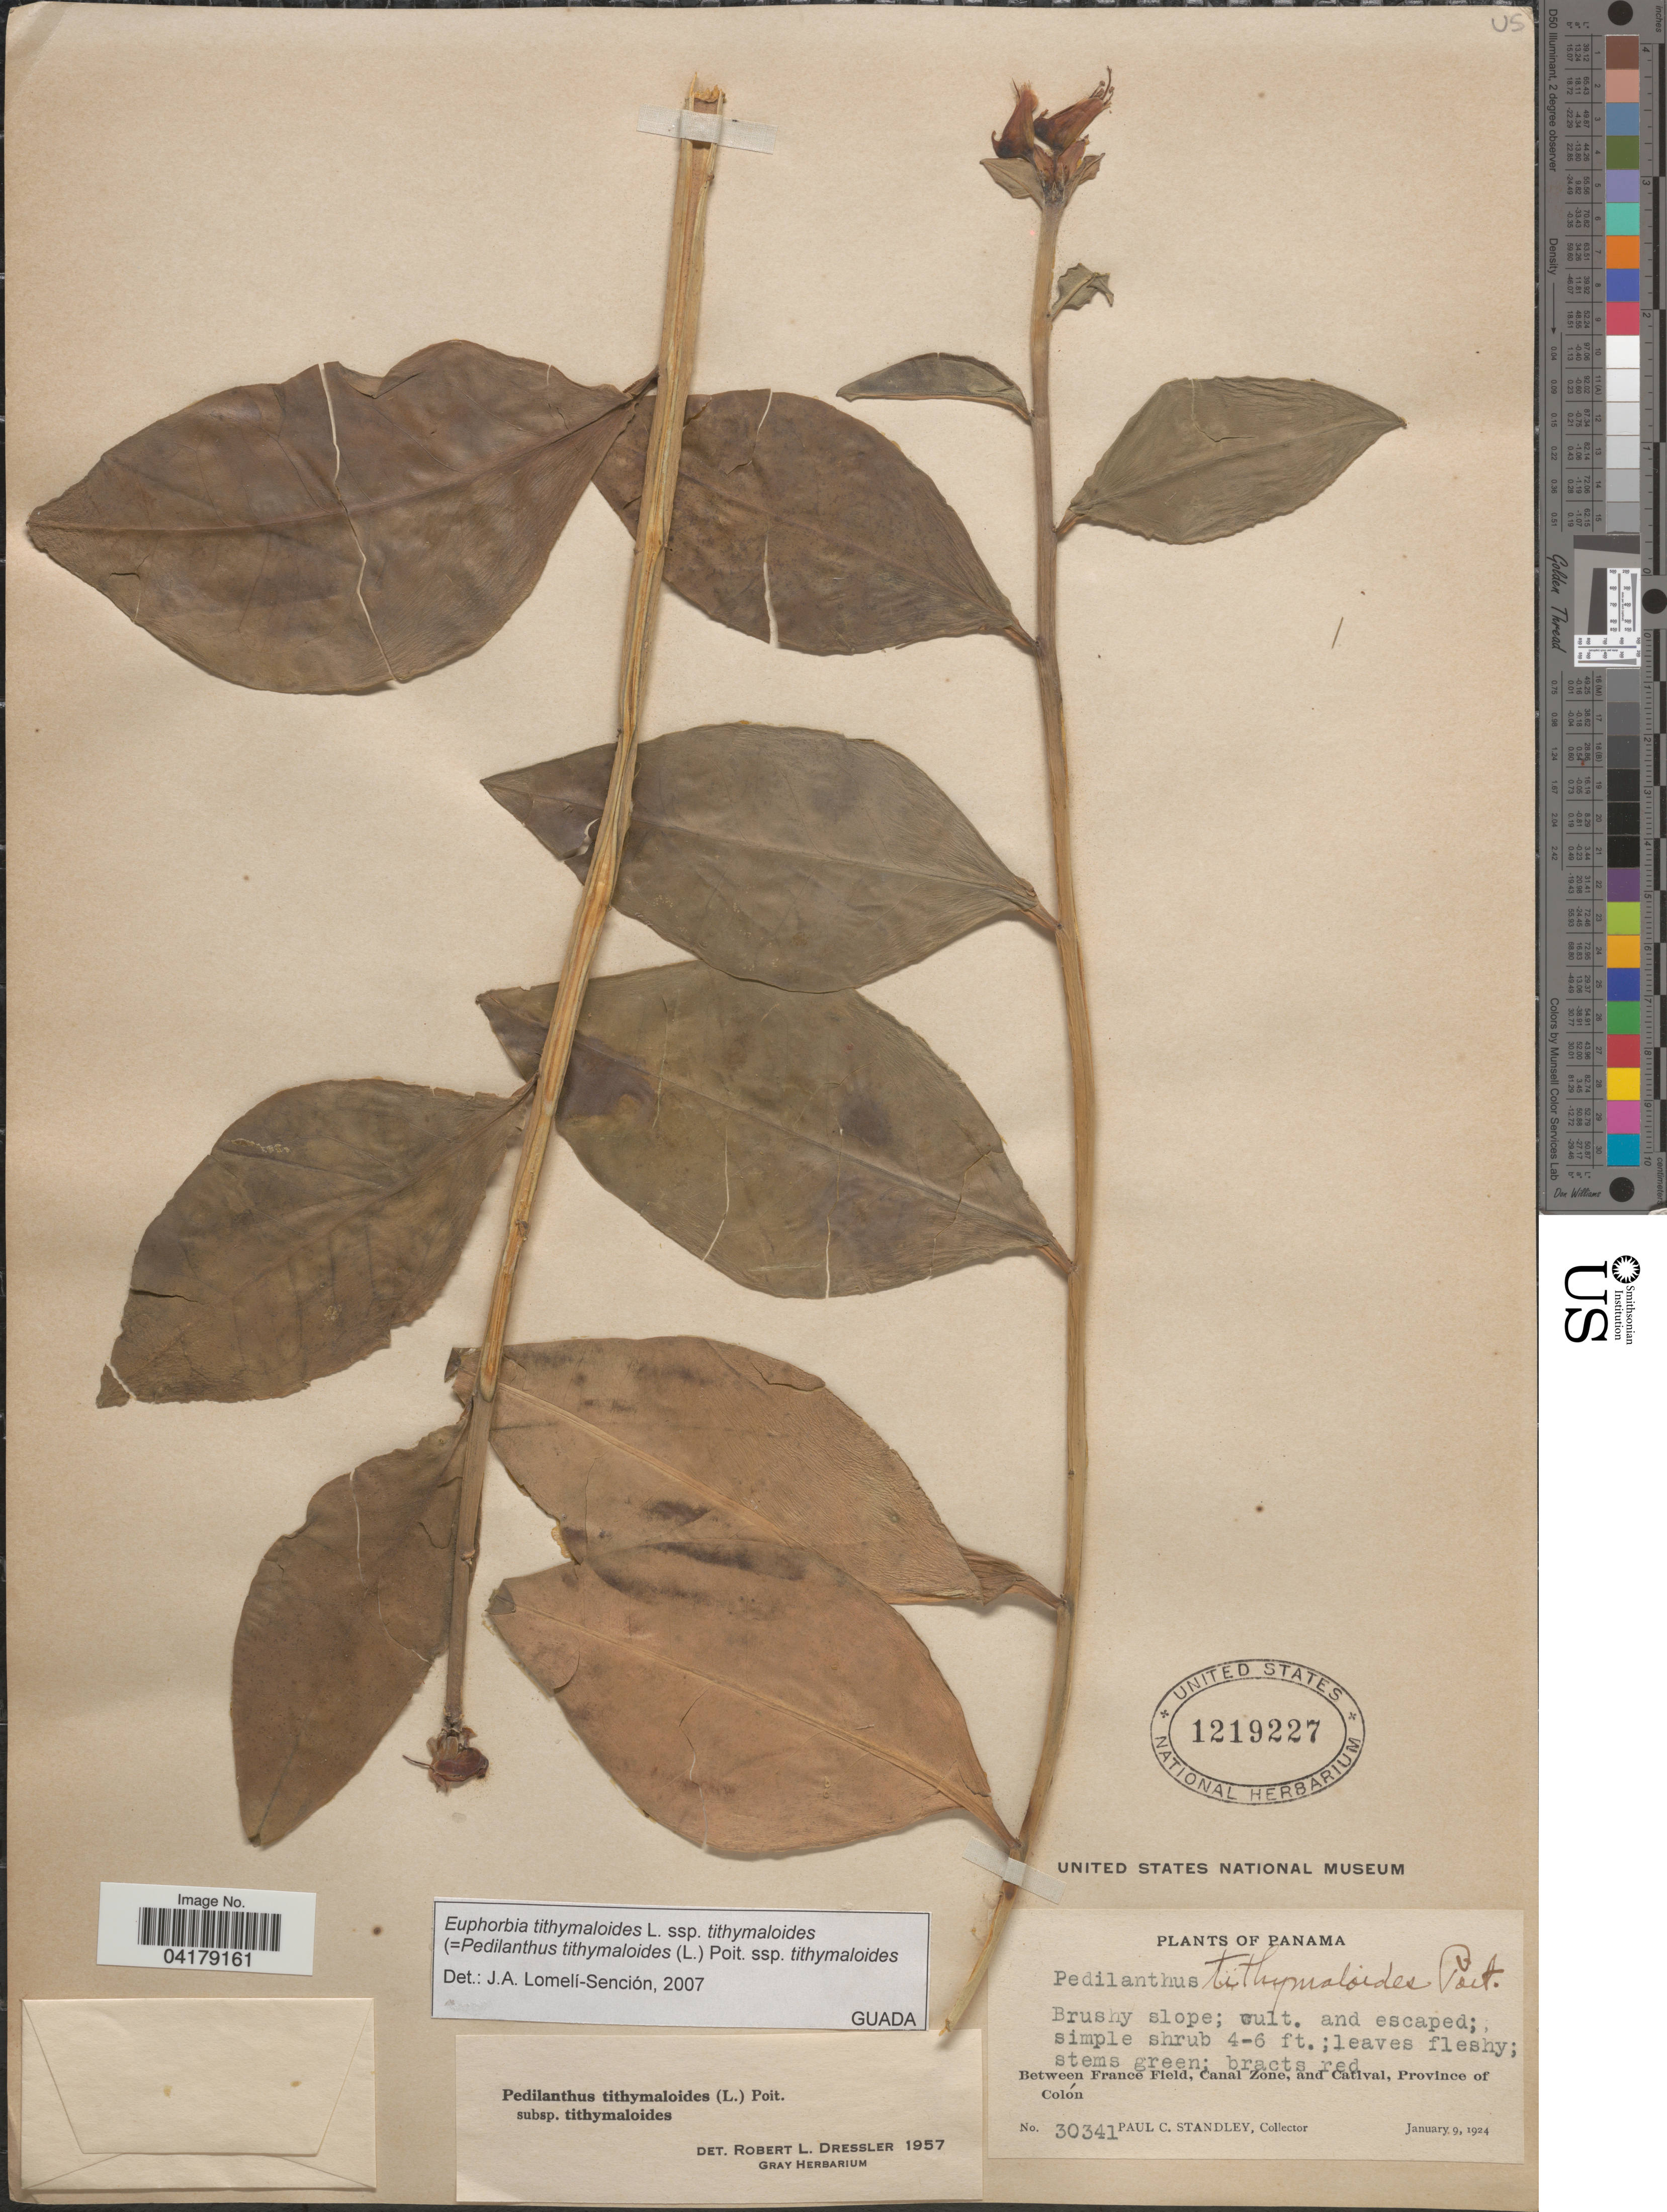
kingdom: Plantae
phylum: Tracheophyta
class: Magnoliopsida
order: Malpighiales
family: Euphorbiaceae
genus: Euphorbia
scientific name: Euphorbia tithymaloides subsp. tithymaloides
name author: L.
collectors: P. C. Standley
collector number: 30341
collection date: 1924-01-09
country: Panama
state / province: Colón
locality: Between France Field, Canal Zone, and Catival.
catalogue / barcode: US 1219227